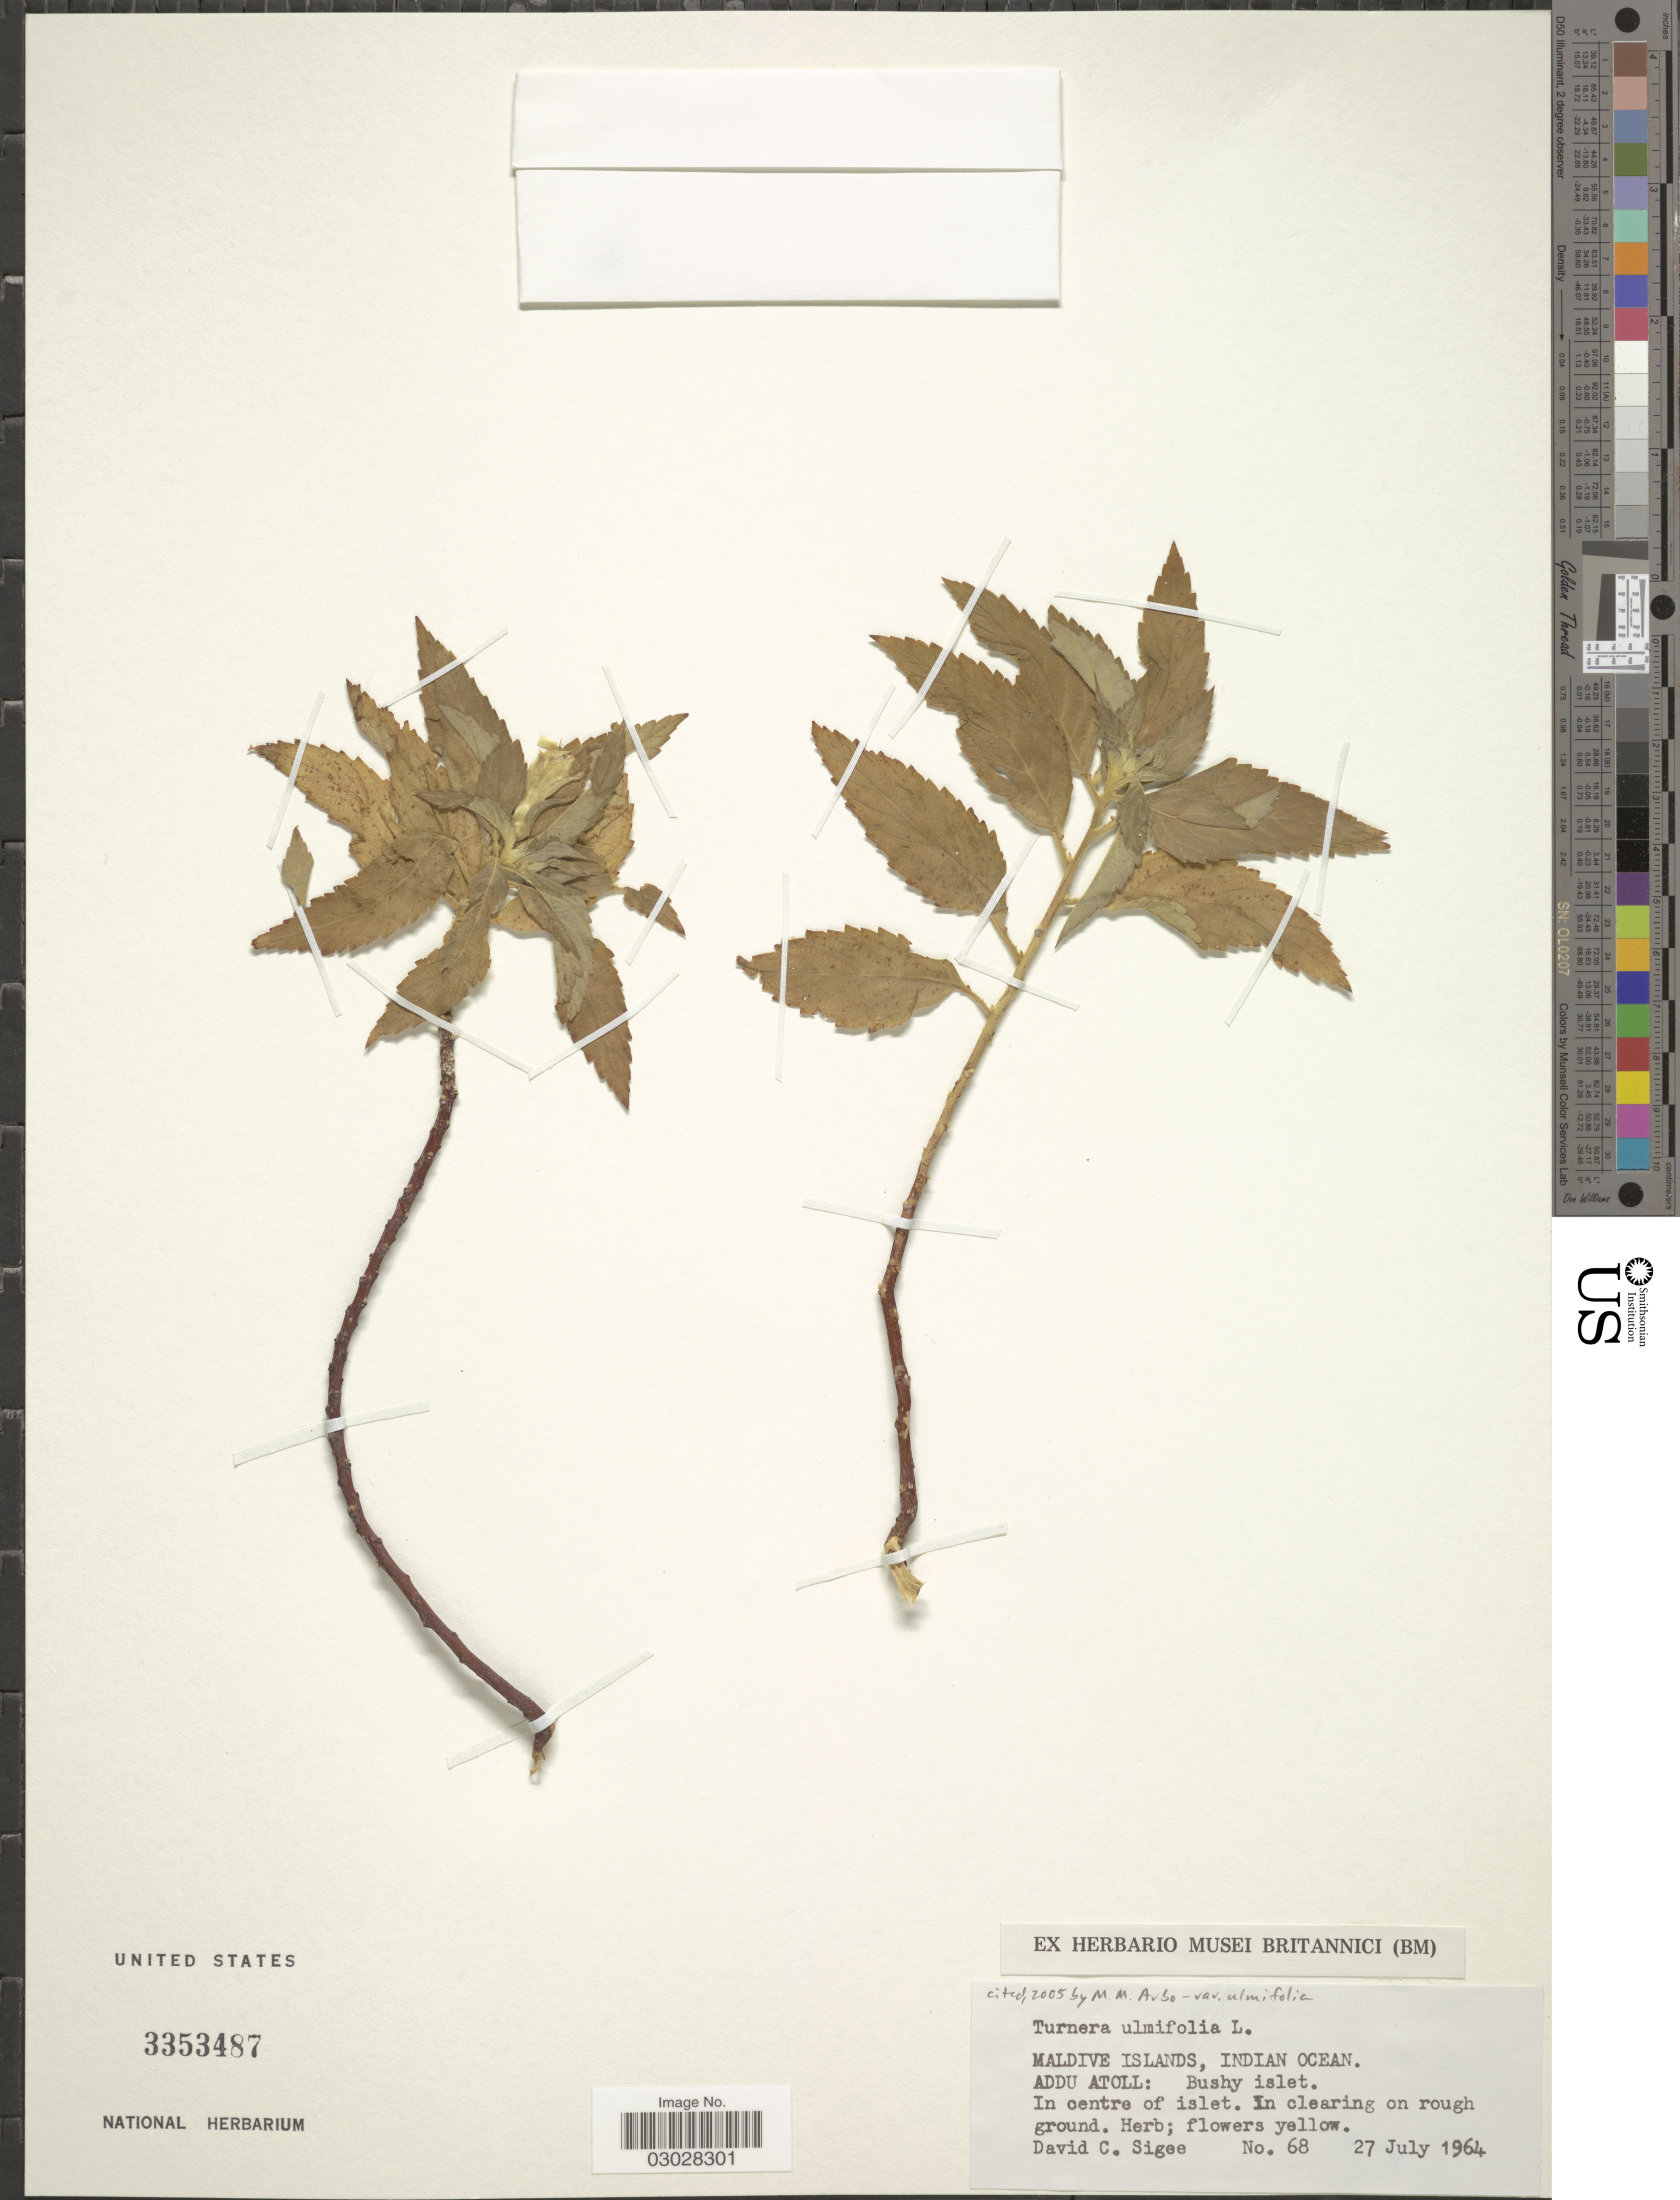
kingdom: Plantae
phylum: Tracheophyta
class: Magnoliopsida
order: Malpighiales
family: Turneraceae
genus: Turnera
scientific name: Turnera ulmifolia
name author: L.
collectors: D. C. Sigee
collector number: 68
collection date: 1964-07-27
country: Maldive Islands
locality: Indian Ocean. Addu Atoll: Bushy islet.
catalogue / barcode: US 3353487